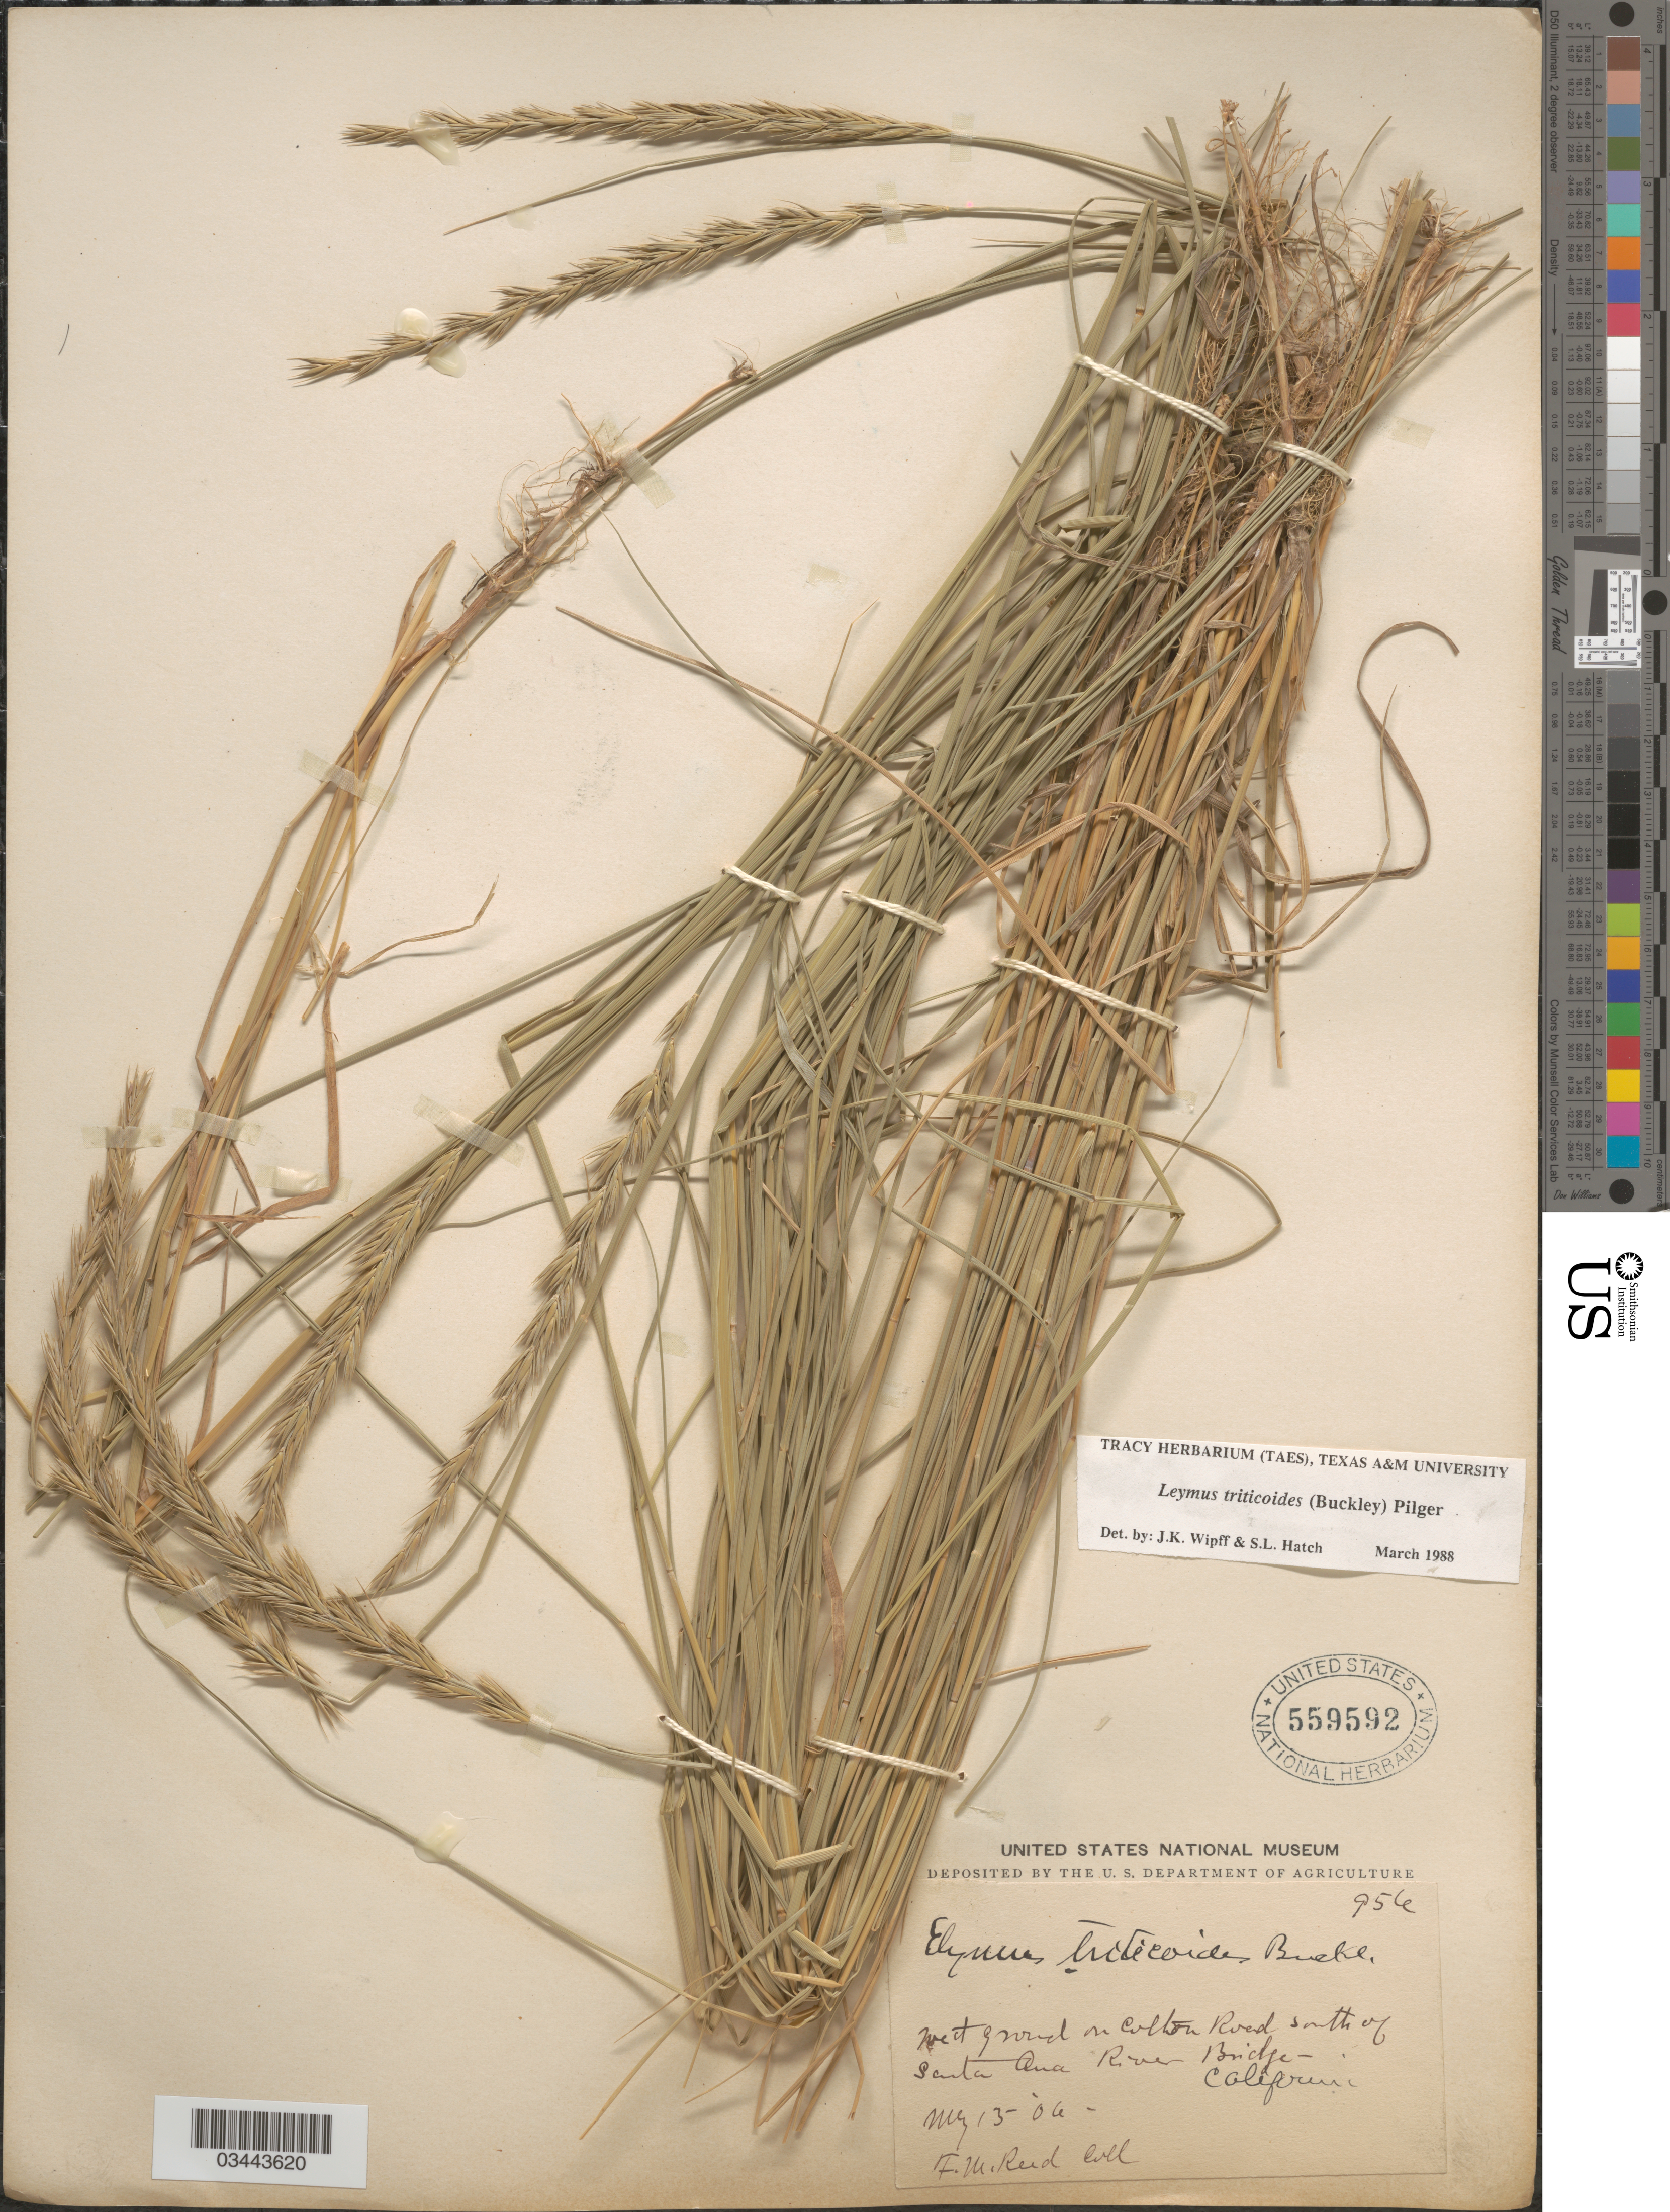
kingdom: Plantae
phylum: Tracheophyta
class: Liliopsida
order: Poales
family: Poaceae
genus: Leymus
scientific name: Leymus triticoides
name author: (Buckley) Pilg.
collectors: F. Reed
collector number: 956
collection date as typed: Transcribed d/m/y: 15/5/6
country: United States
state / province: California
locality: Wet ground on Colton Road south of Santa Ana River Bridge.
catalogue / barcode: US 559592